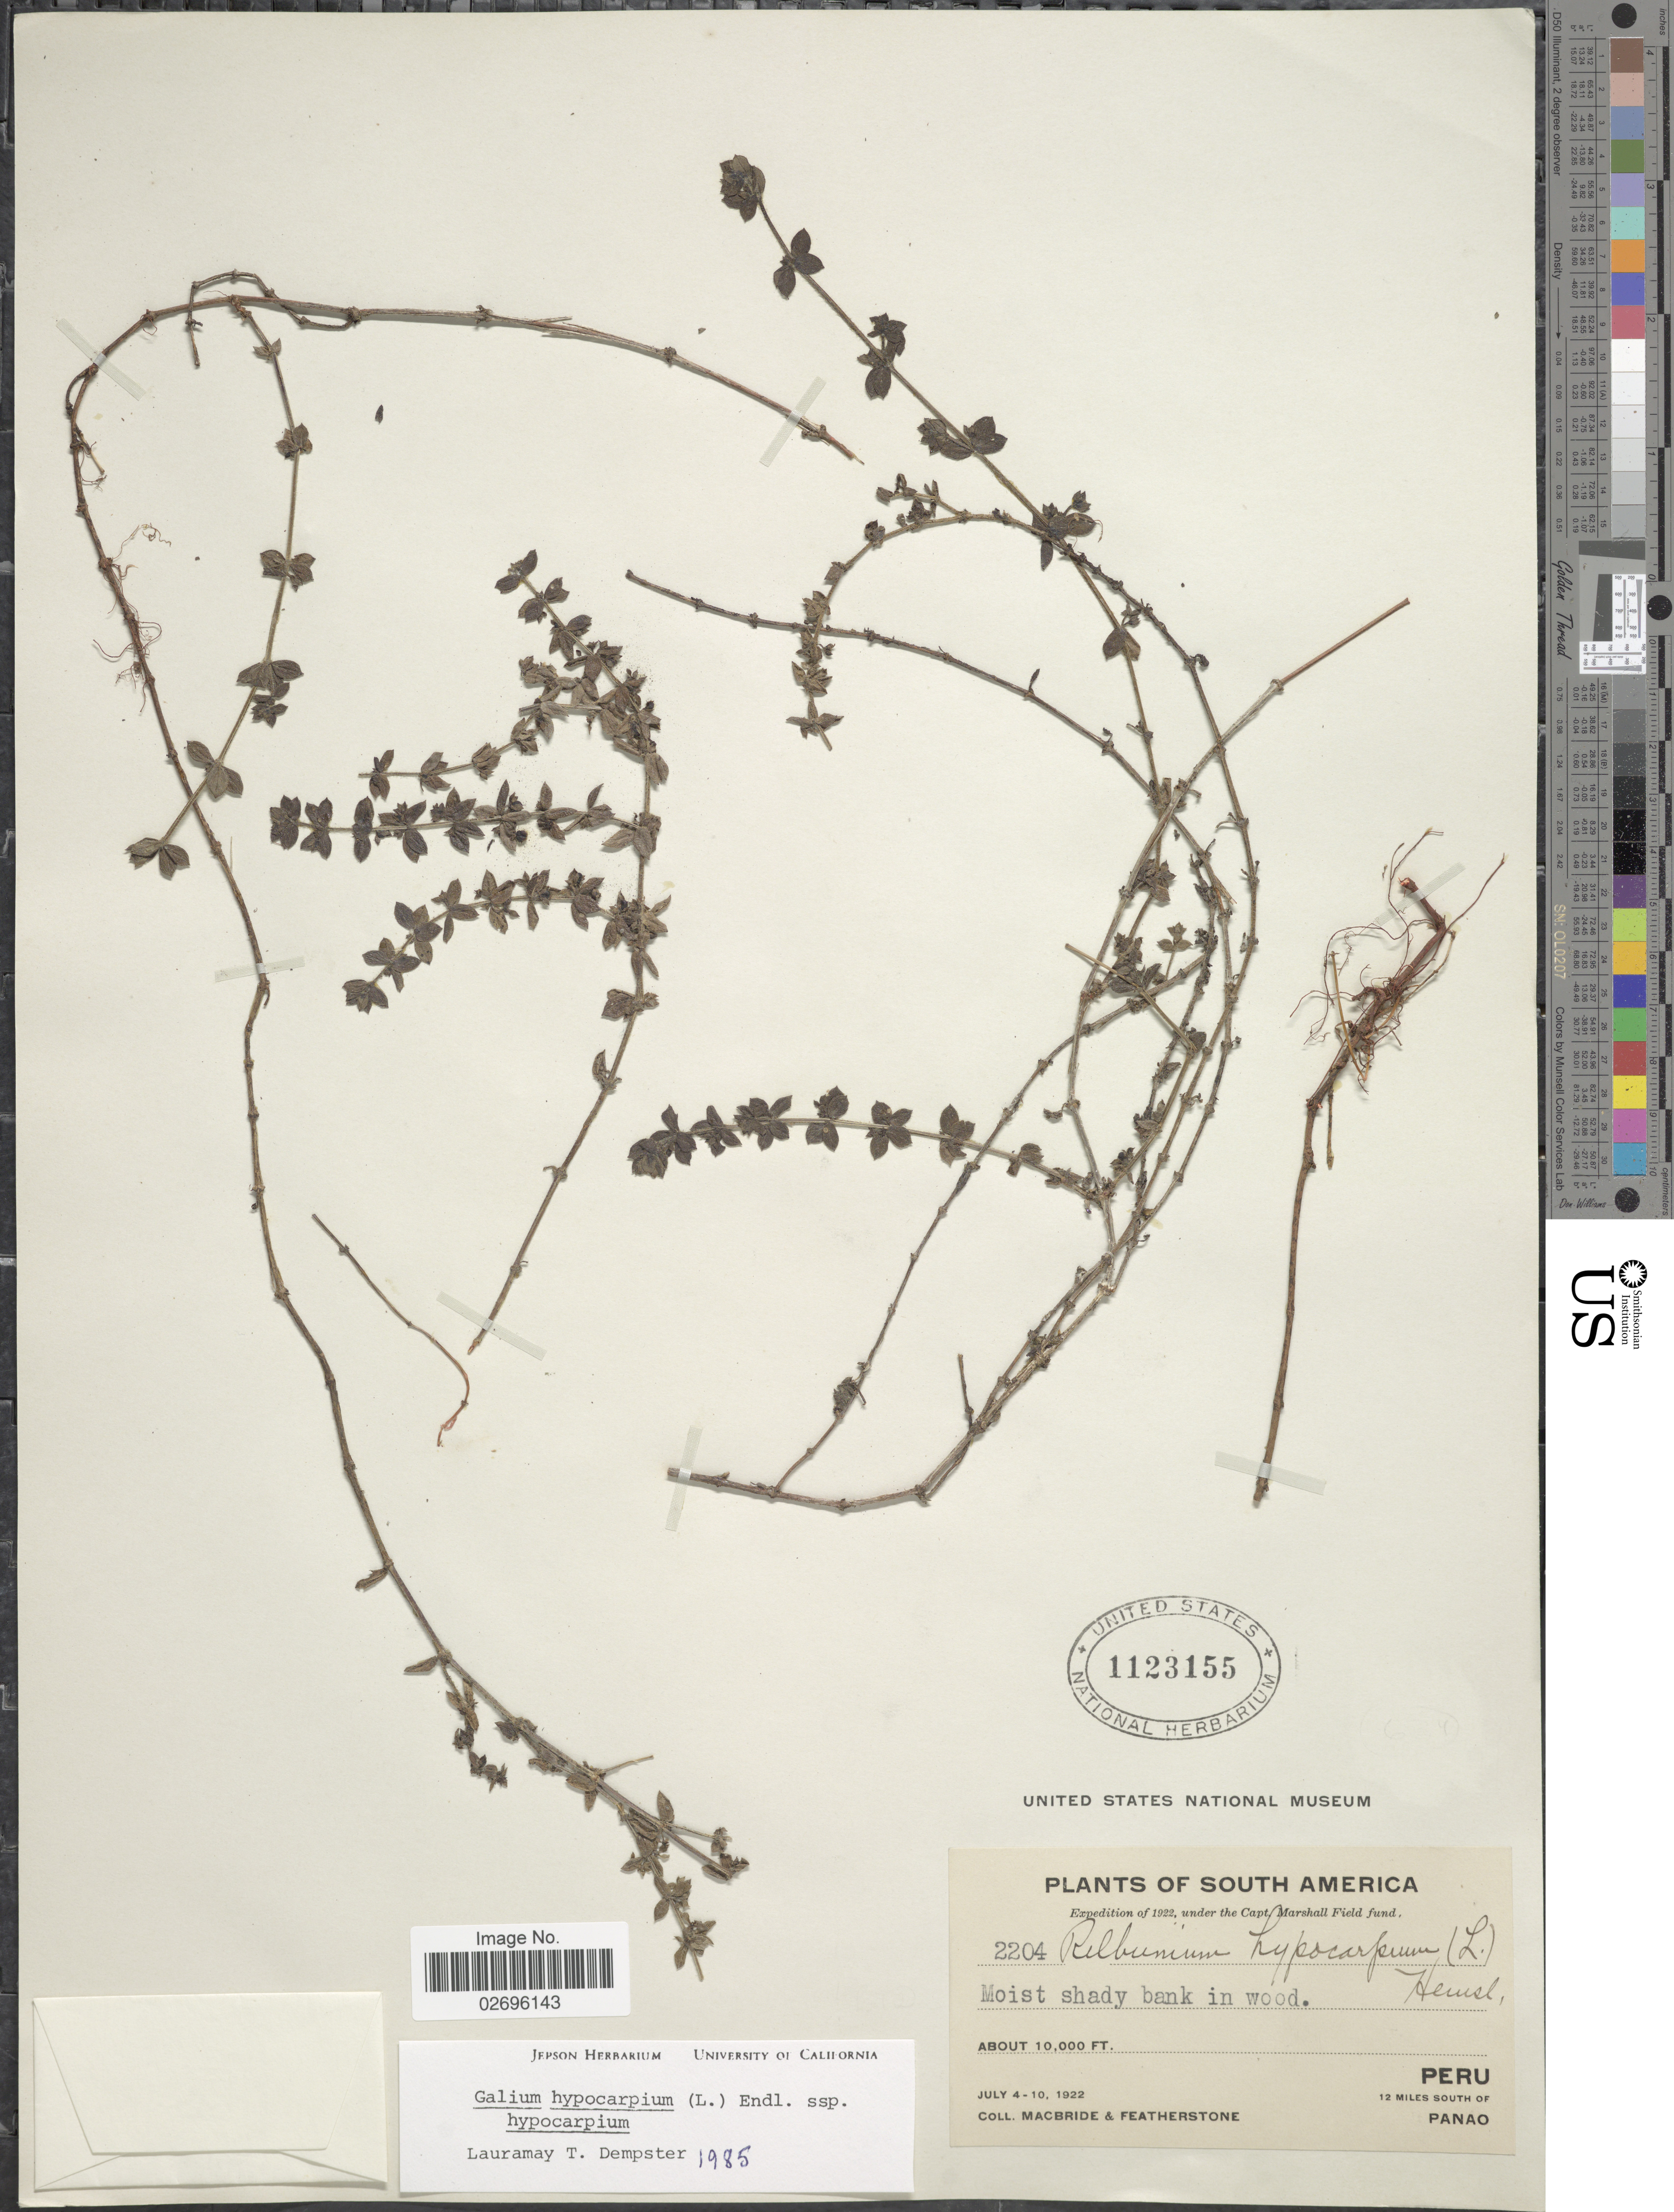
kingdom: Plantae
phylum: Tracheophyta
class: Magnoliopsida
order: Gentianales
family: Rubiaceae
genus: Galium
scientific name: Galium hypocarpium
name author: (L.) Endl. ex Griseb.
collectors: Macbride, -- & -. Featherstone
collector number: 2204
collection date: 1922-07-04/1922-07-10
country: Peru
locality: Moist shady bank in wood. 12 miles south of Panao.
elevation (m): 3048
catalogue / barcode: US 1123155